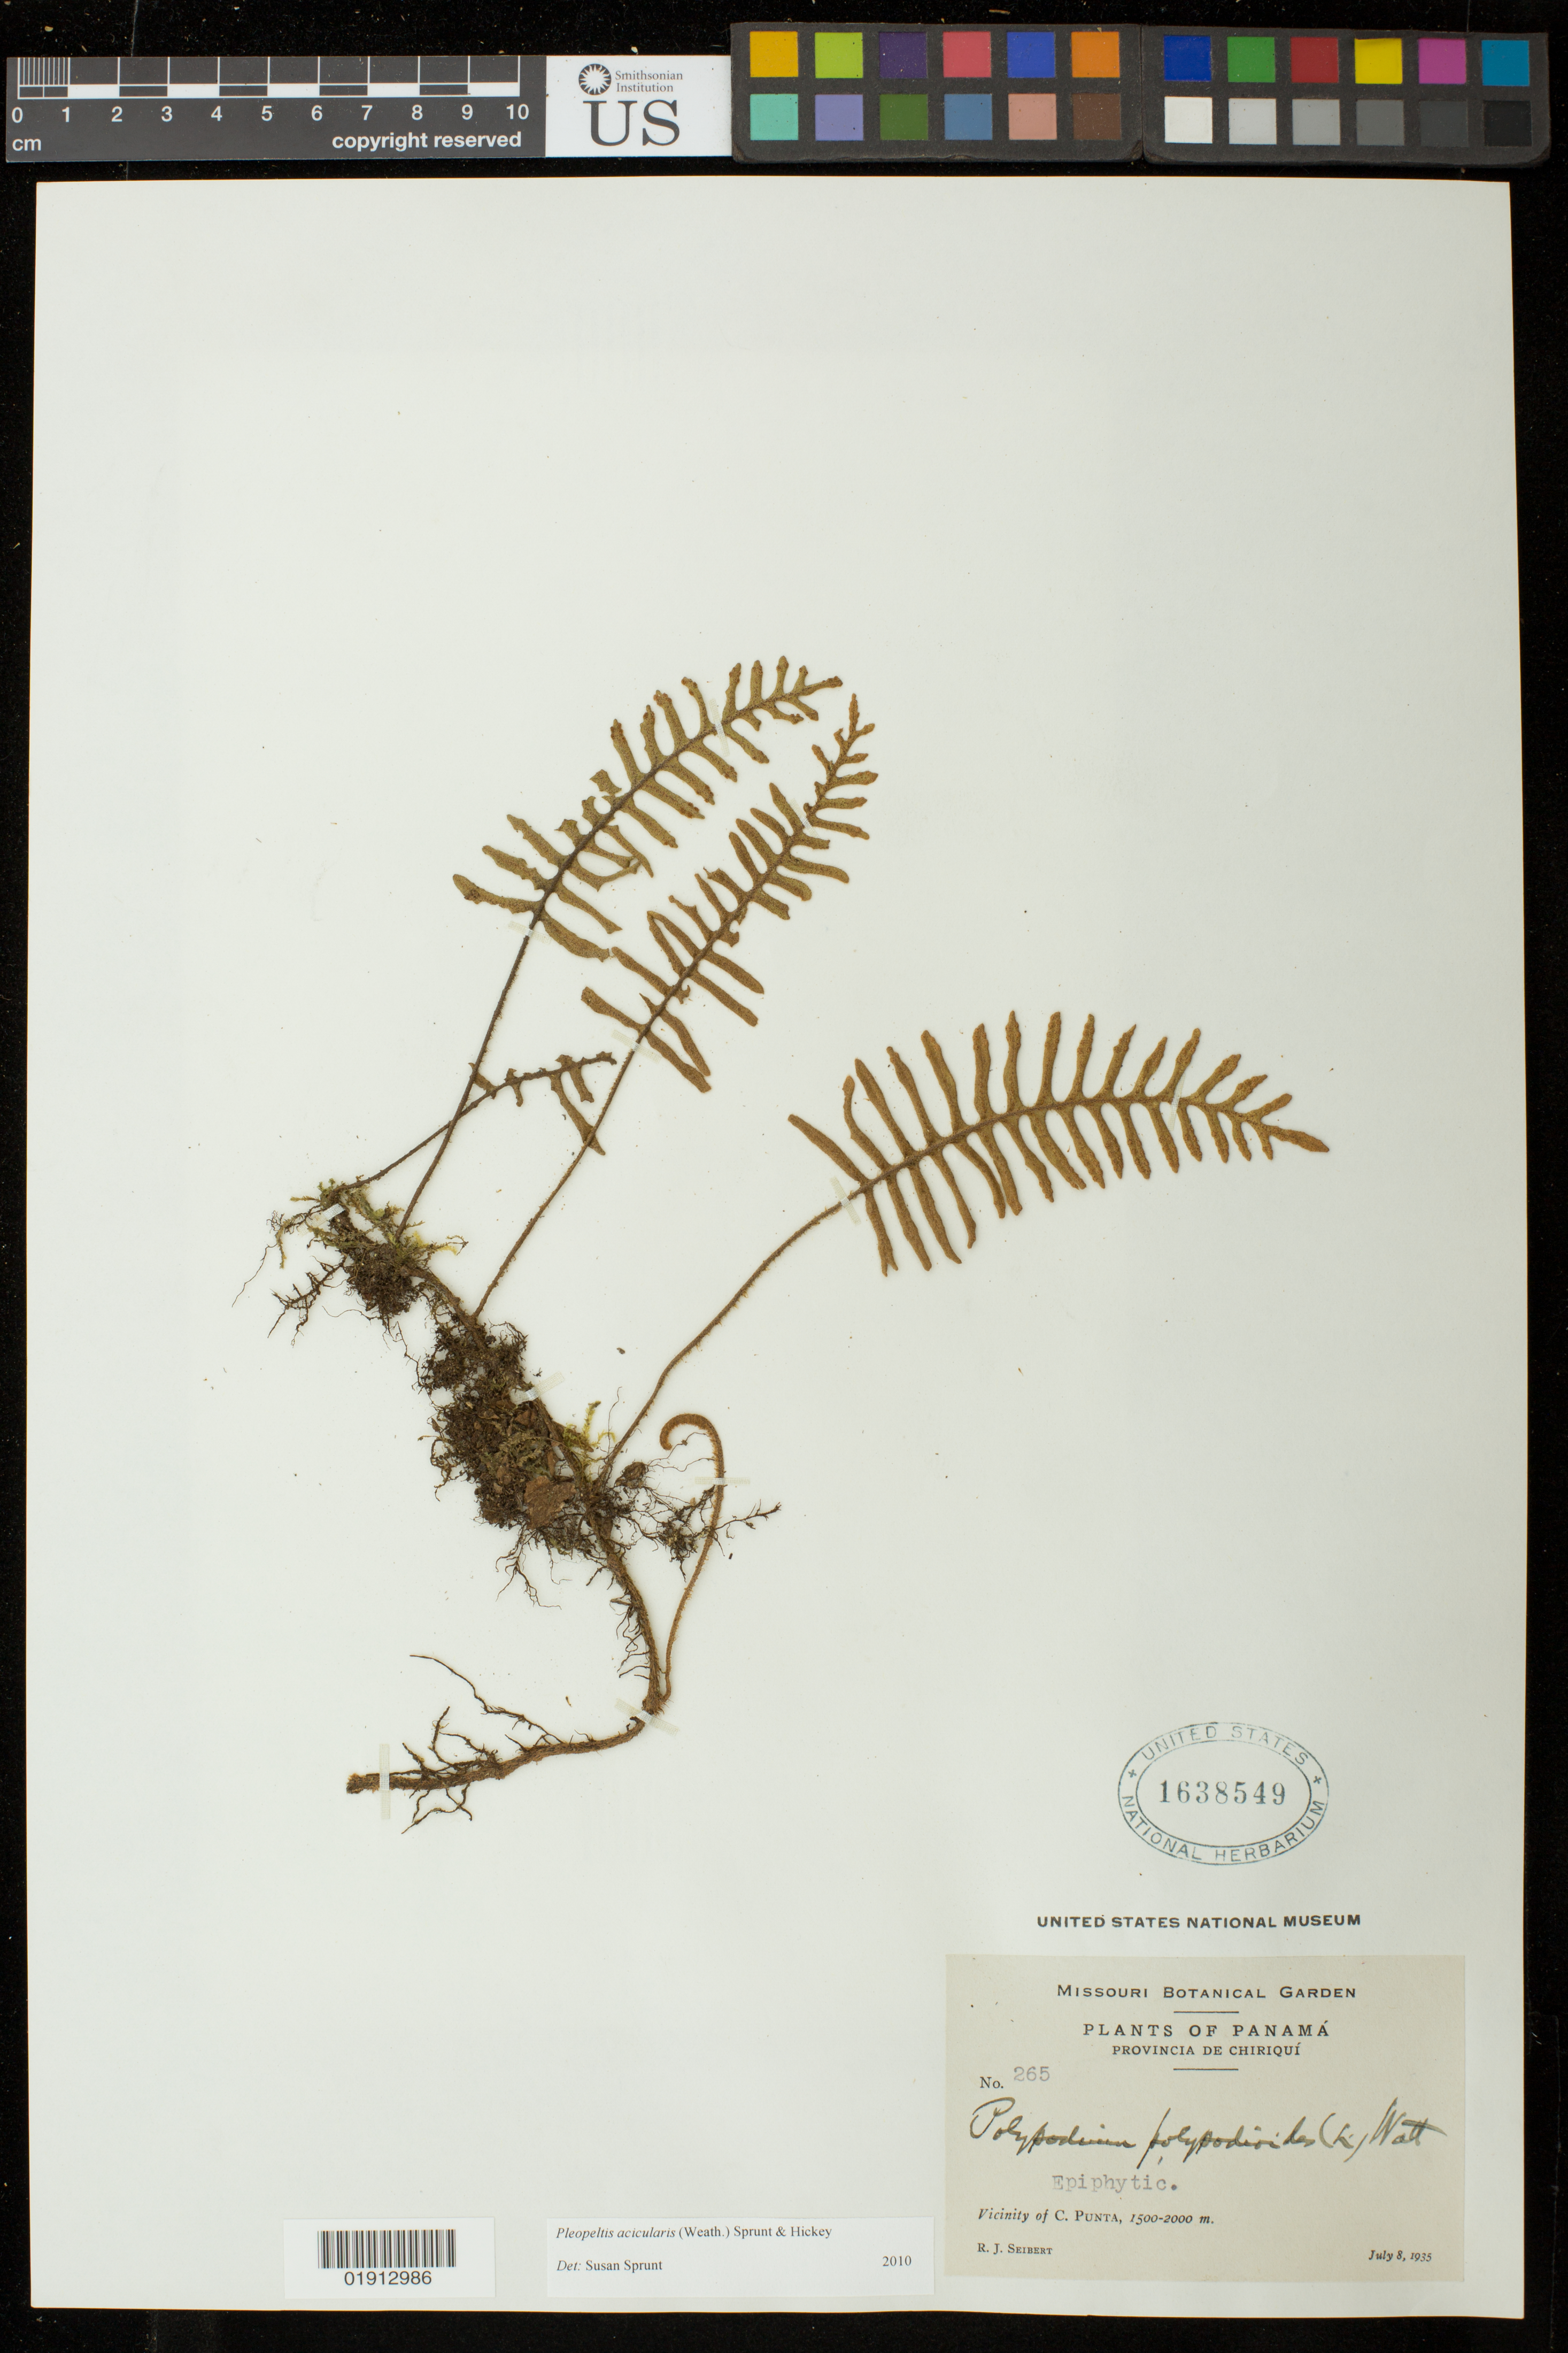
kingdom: Plantae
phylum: Tracheophyta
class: Polypodiopsida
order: Polypodiales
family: Polypodiaceae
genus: Pleopeltis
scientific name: Pleopeltis acicularis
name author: (Weath.) A.R. Sm. & Krömer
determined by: Sprunt, S. V.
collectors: R. J. Seibert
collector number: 265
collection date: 1935-07-08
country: Panama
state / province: Chiriqui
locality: Vicinity of C. Punta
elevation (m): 1500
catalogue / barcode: US 1638549